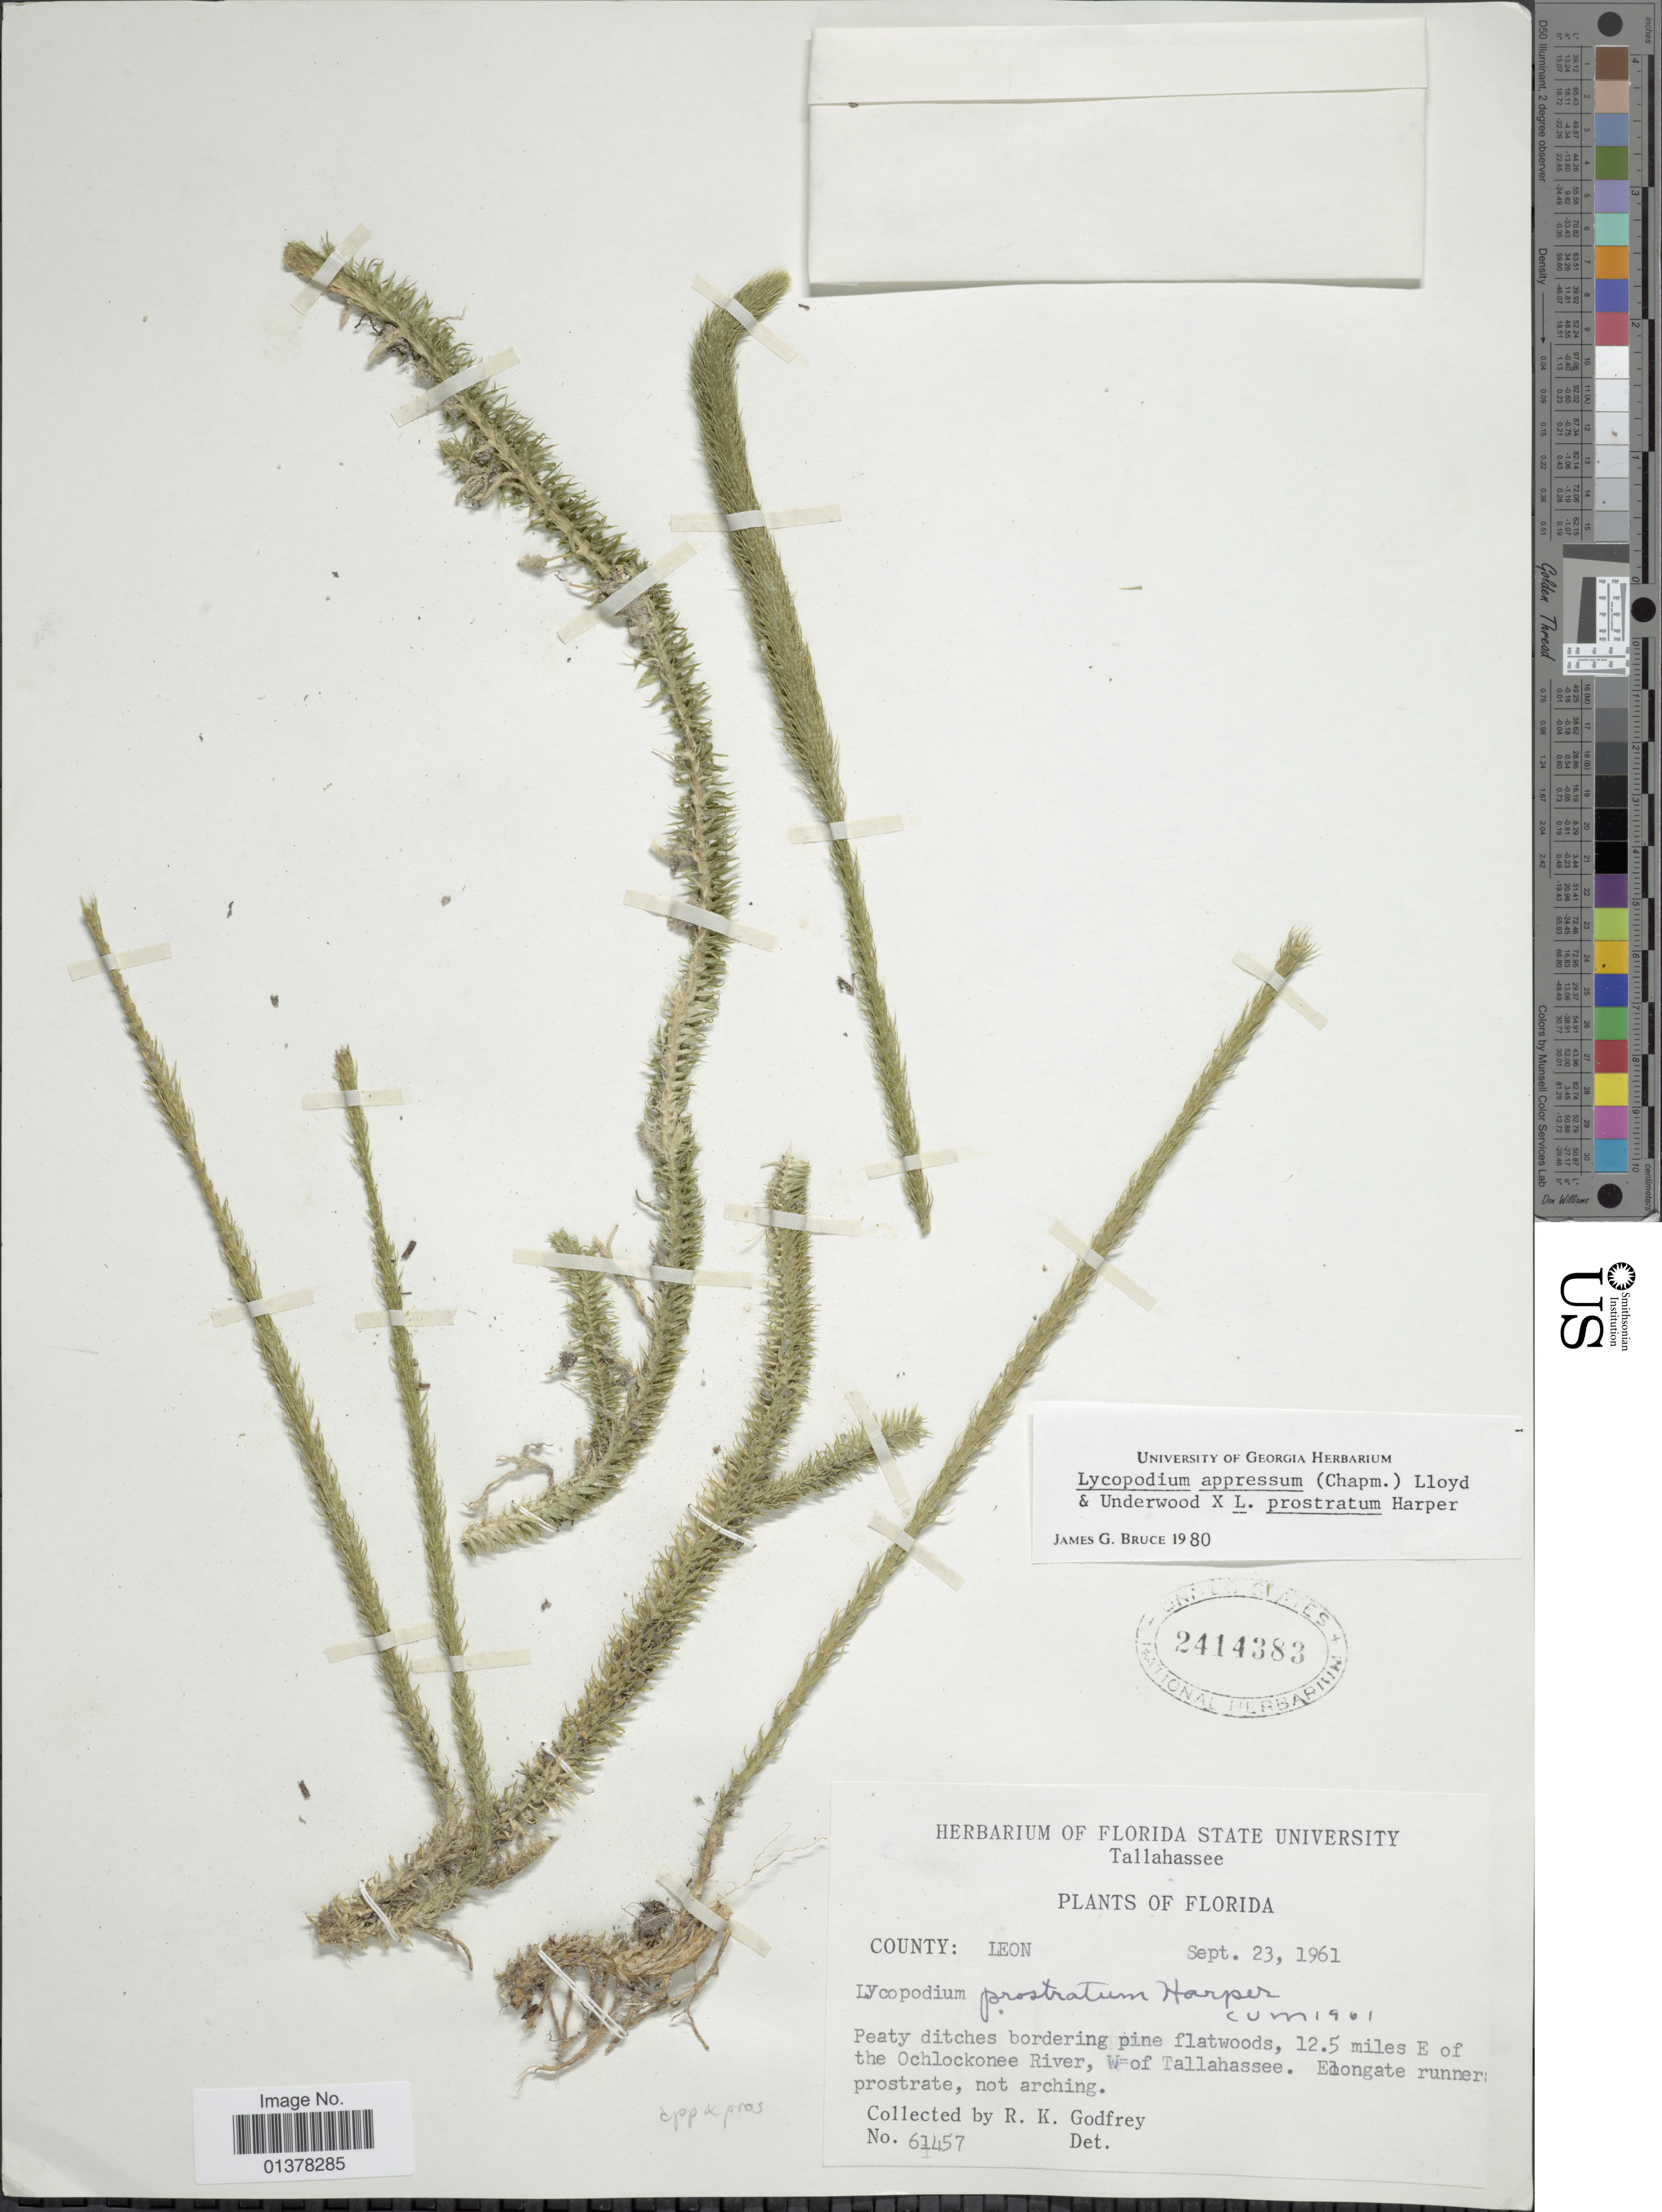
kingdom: Plantae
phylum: Tracheophyta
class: Lycopodiopsida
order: Lycopodiales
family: Lycopodiaceae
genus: Lycopodiella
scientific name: Lycopodiella appressa x L. prostrata (R.M. Harper) Cranfill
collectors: R. K. Godfrey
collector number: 61457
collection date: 1961-09-23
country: United States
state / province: Florida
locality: Leon County, peaty ditches bordering pine flatwoods, 12.5 miles E of the Ochlockonee River, W of Tallahassee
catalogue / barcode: US 2414383